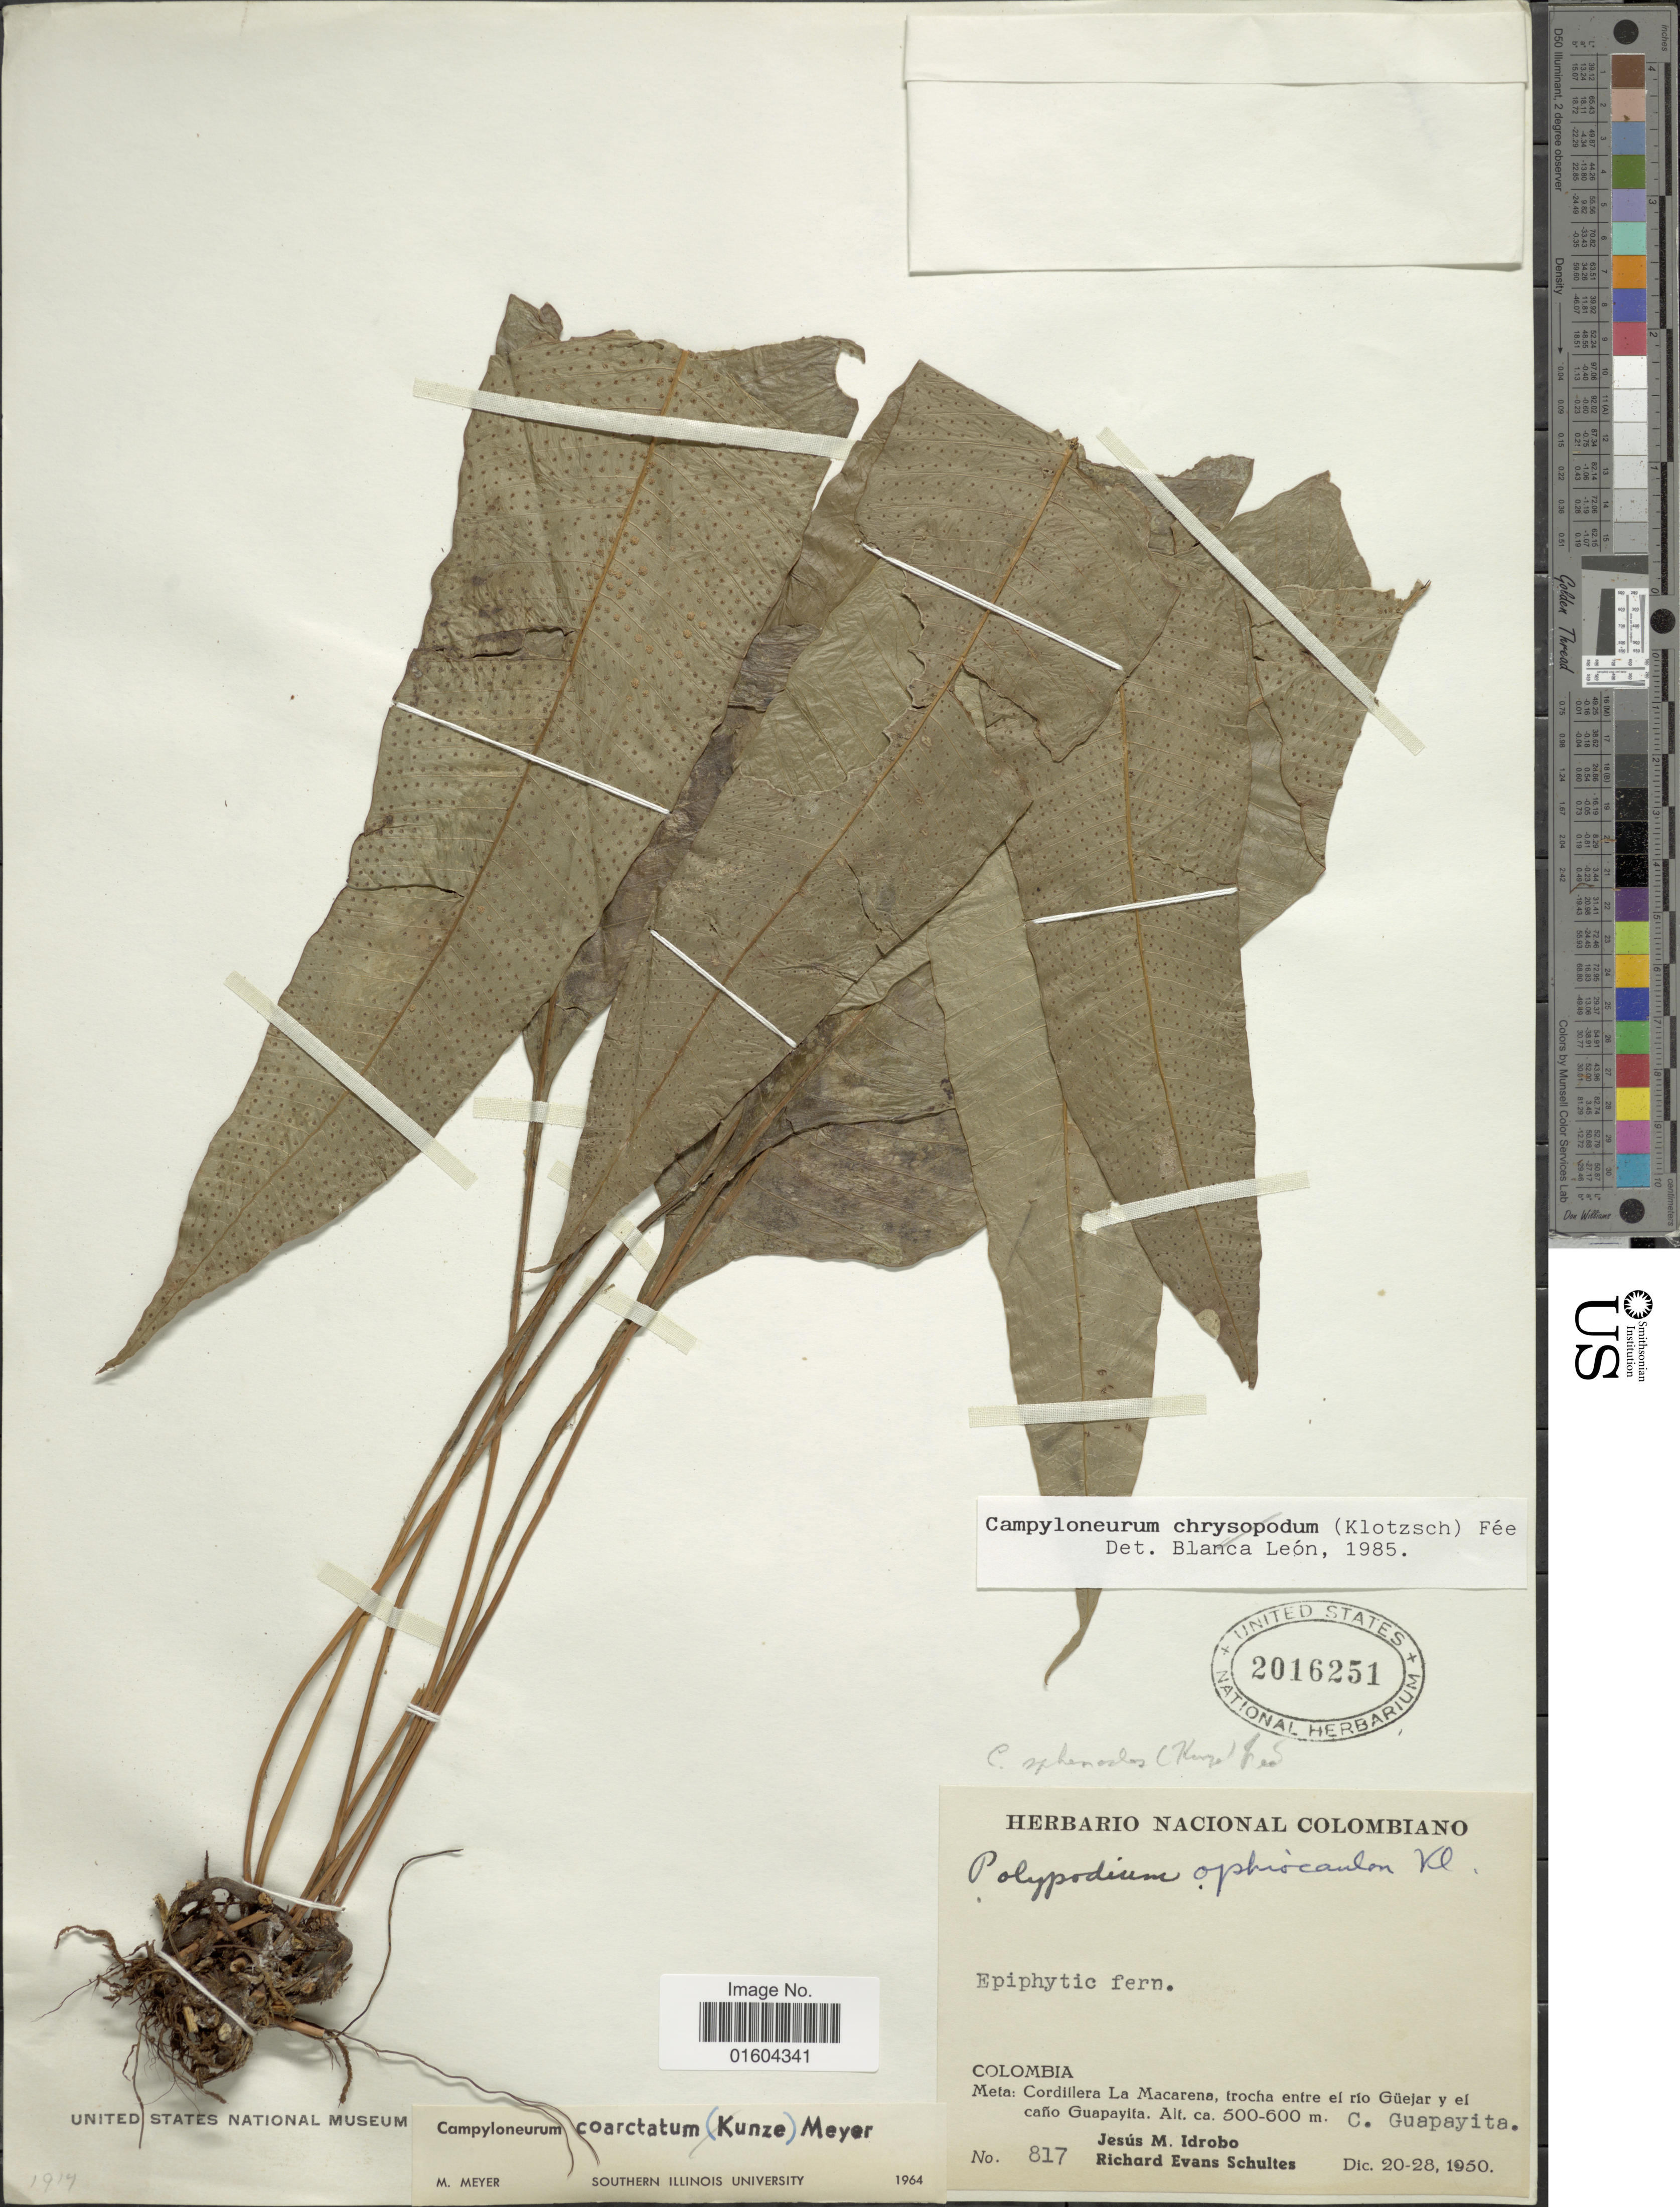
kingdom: Plantae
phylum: Tracheophyta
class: Polypodiopsida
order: Polypodiales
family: Polypodiaceae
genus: Campyloneurum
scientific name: Campyloneurum fuscosquamatum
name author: Lellinger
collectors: J. M. Idrobo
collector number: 817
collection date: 1950-12-20/1950-12-28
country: Colombia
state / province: Meta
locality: Colombia, Meta: Cordillera La Macarena, trocha entra el rio Guejar y el cano Guapaylta, C. Guapayaita.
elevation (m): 500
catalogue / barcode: US 2016251